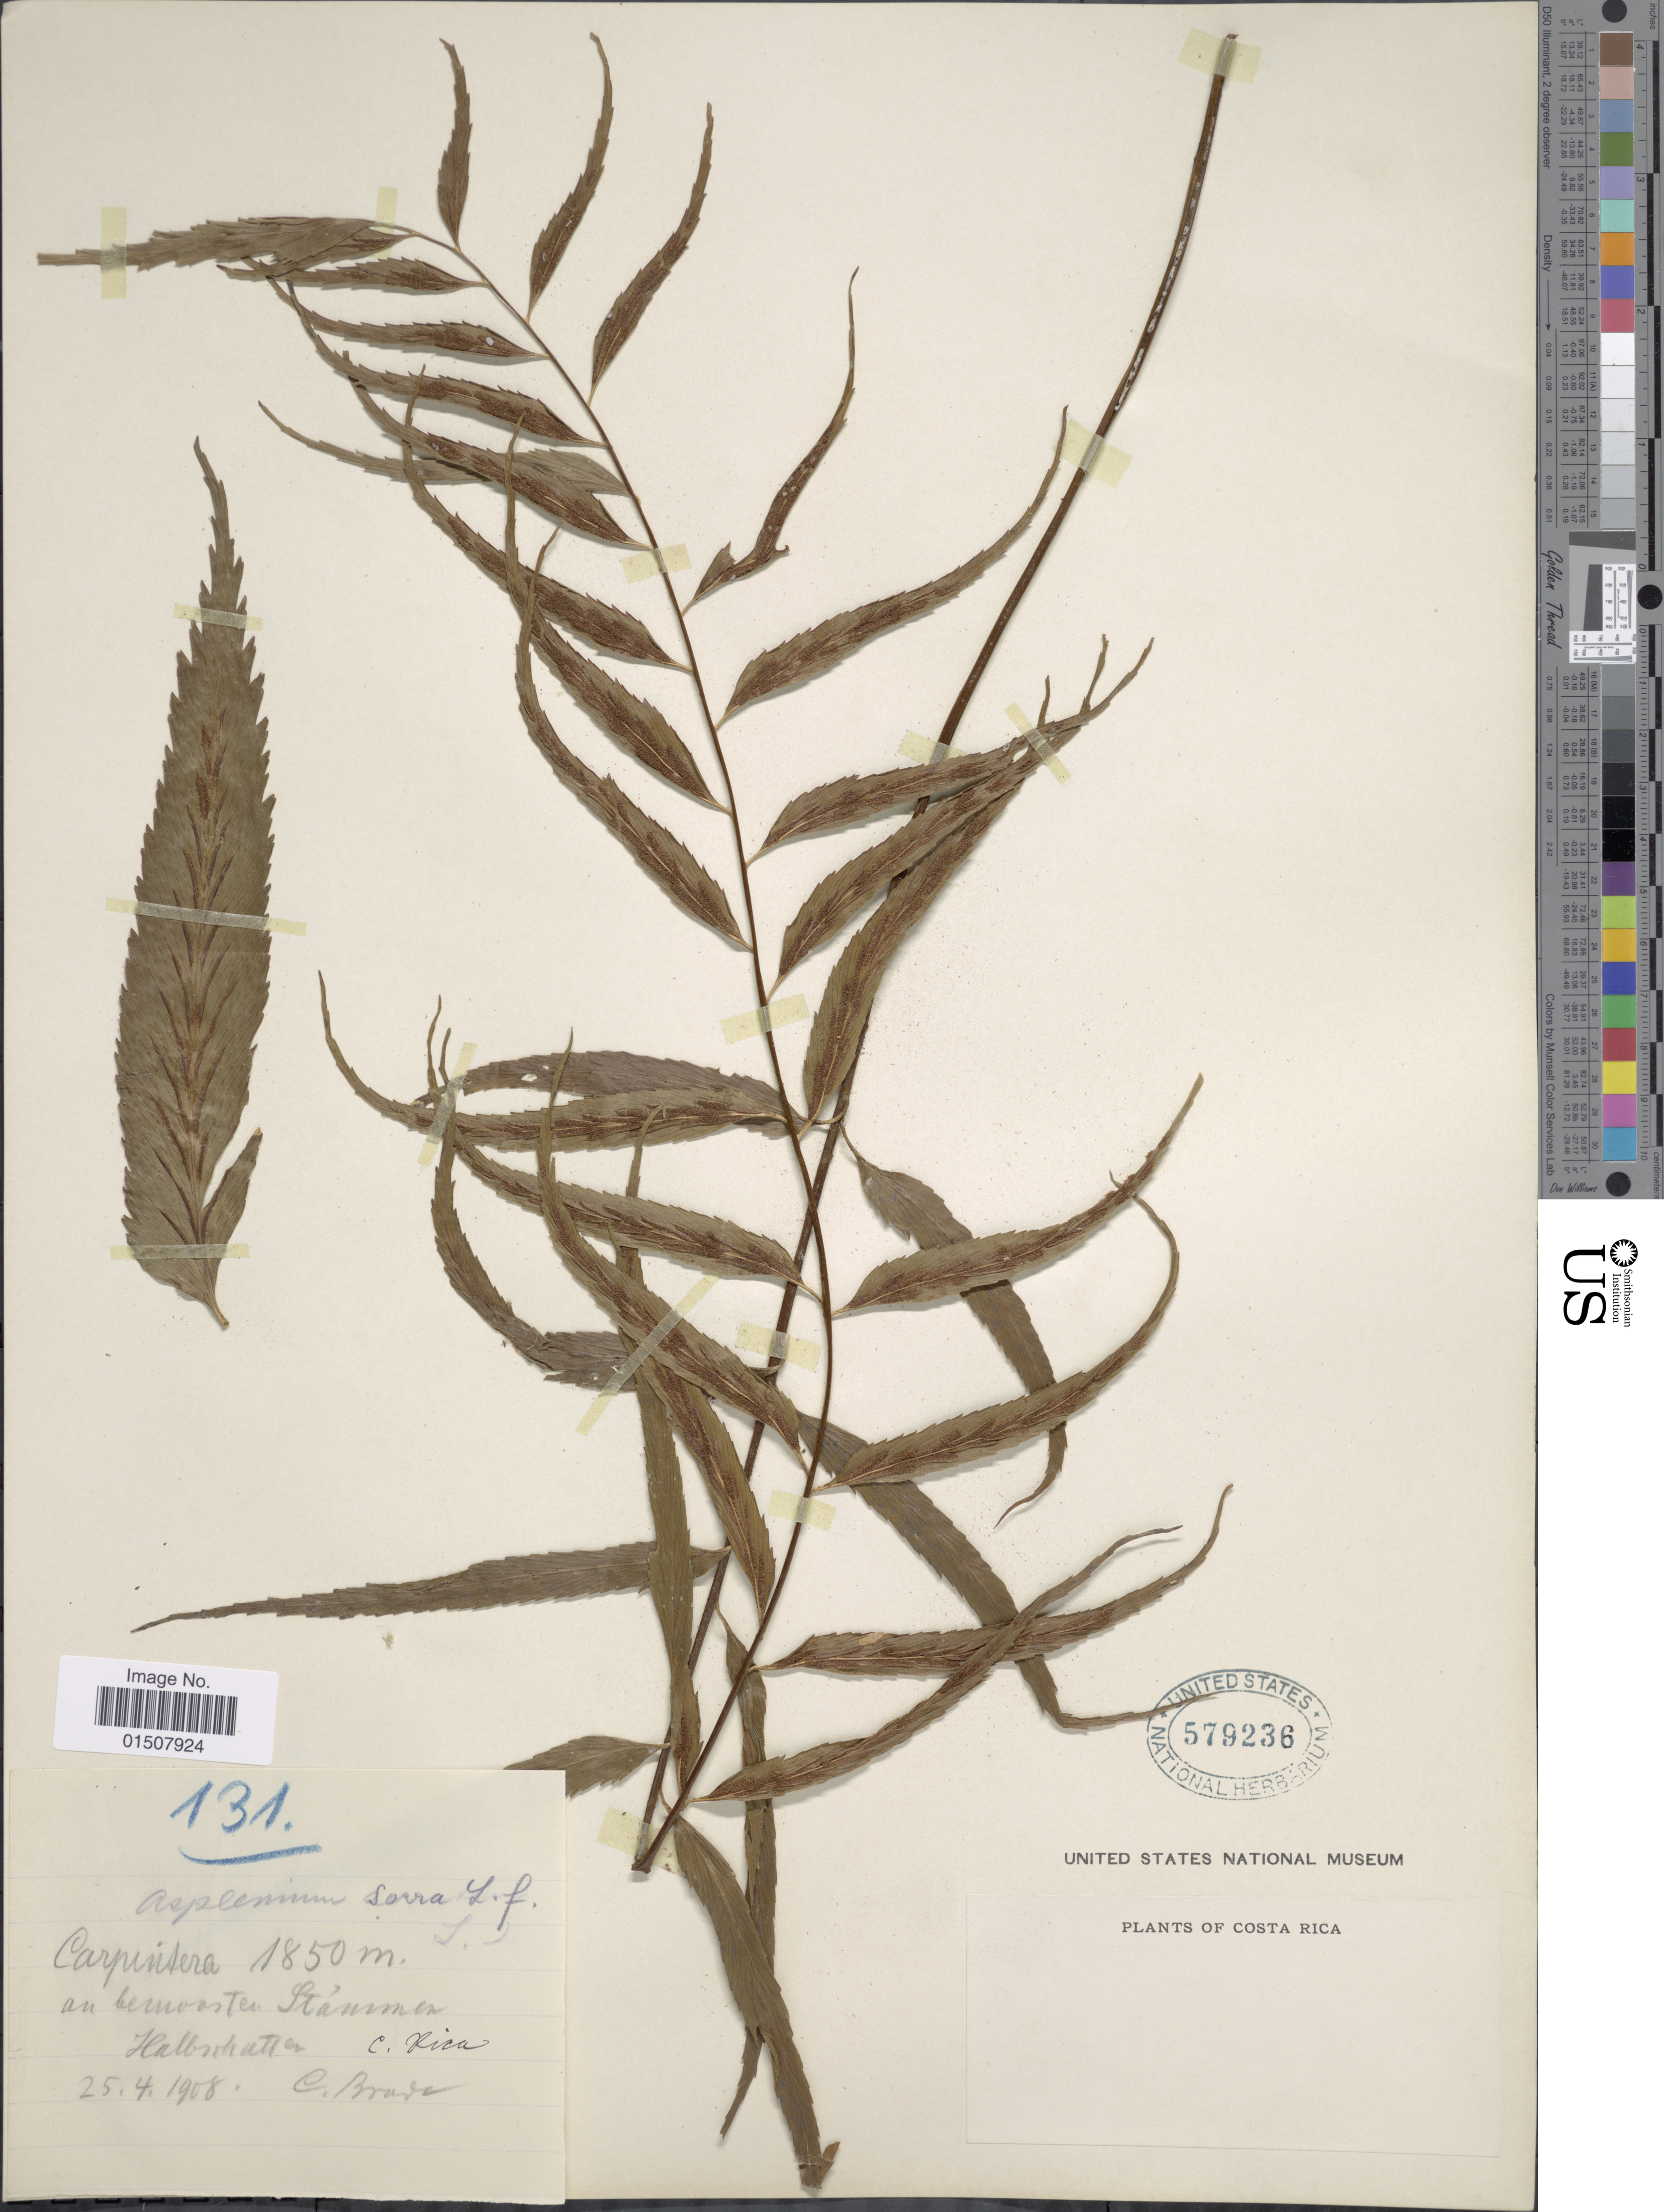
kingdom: Plantae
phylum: Tracheophyta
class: Polypodiopsida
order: Polypodiales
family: Aspleniaceae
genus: Asplenium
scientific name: Asplenium serra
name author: Langsd. & Fisch.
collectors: C. Brade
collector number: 131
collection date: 1908-04-25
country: Costa Rica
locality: Carpintera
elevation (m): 1850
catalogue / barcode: US 579236